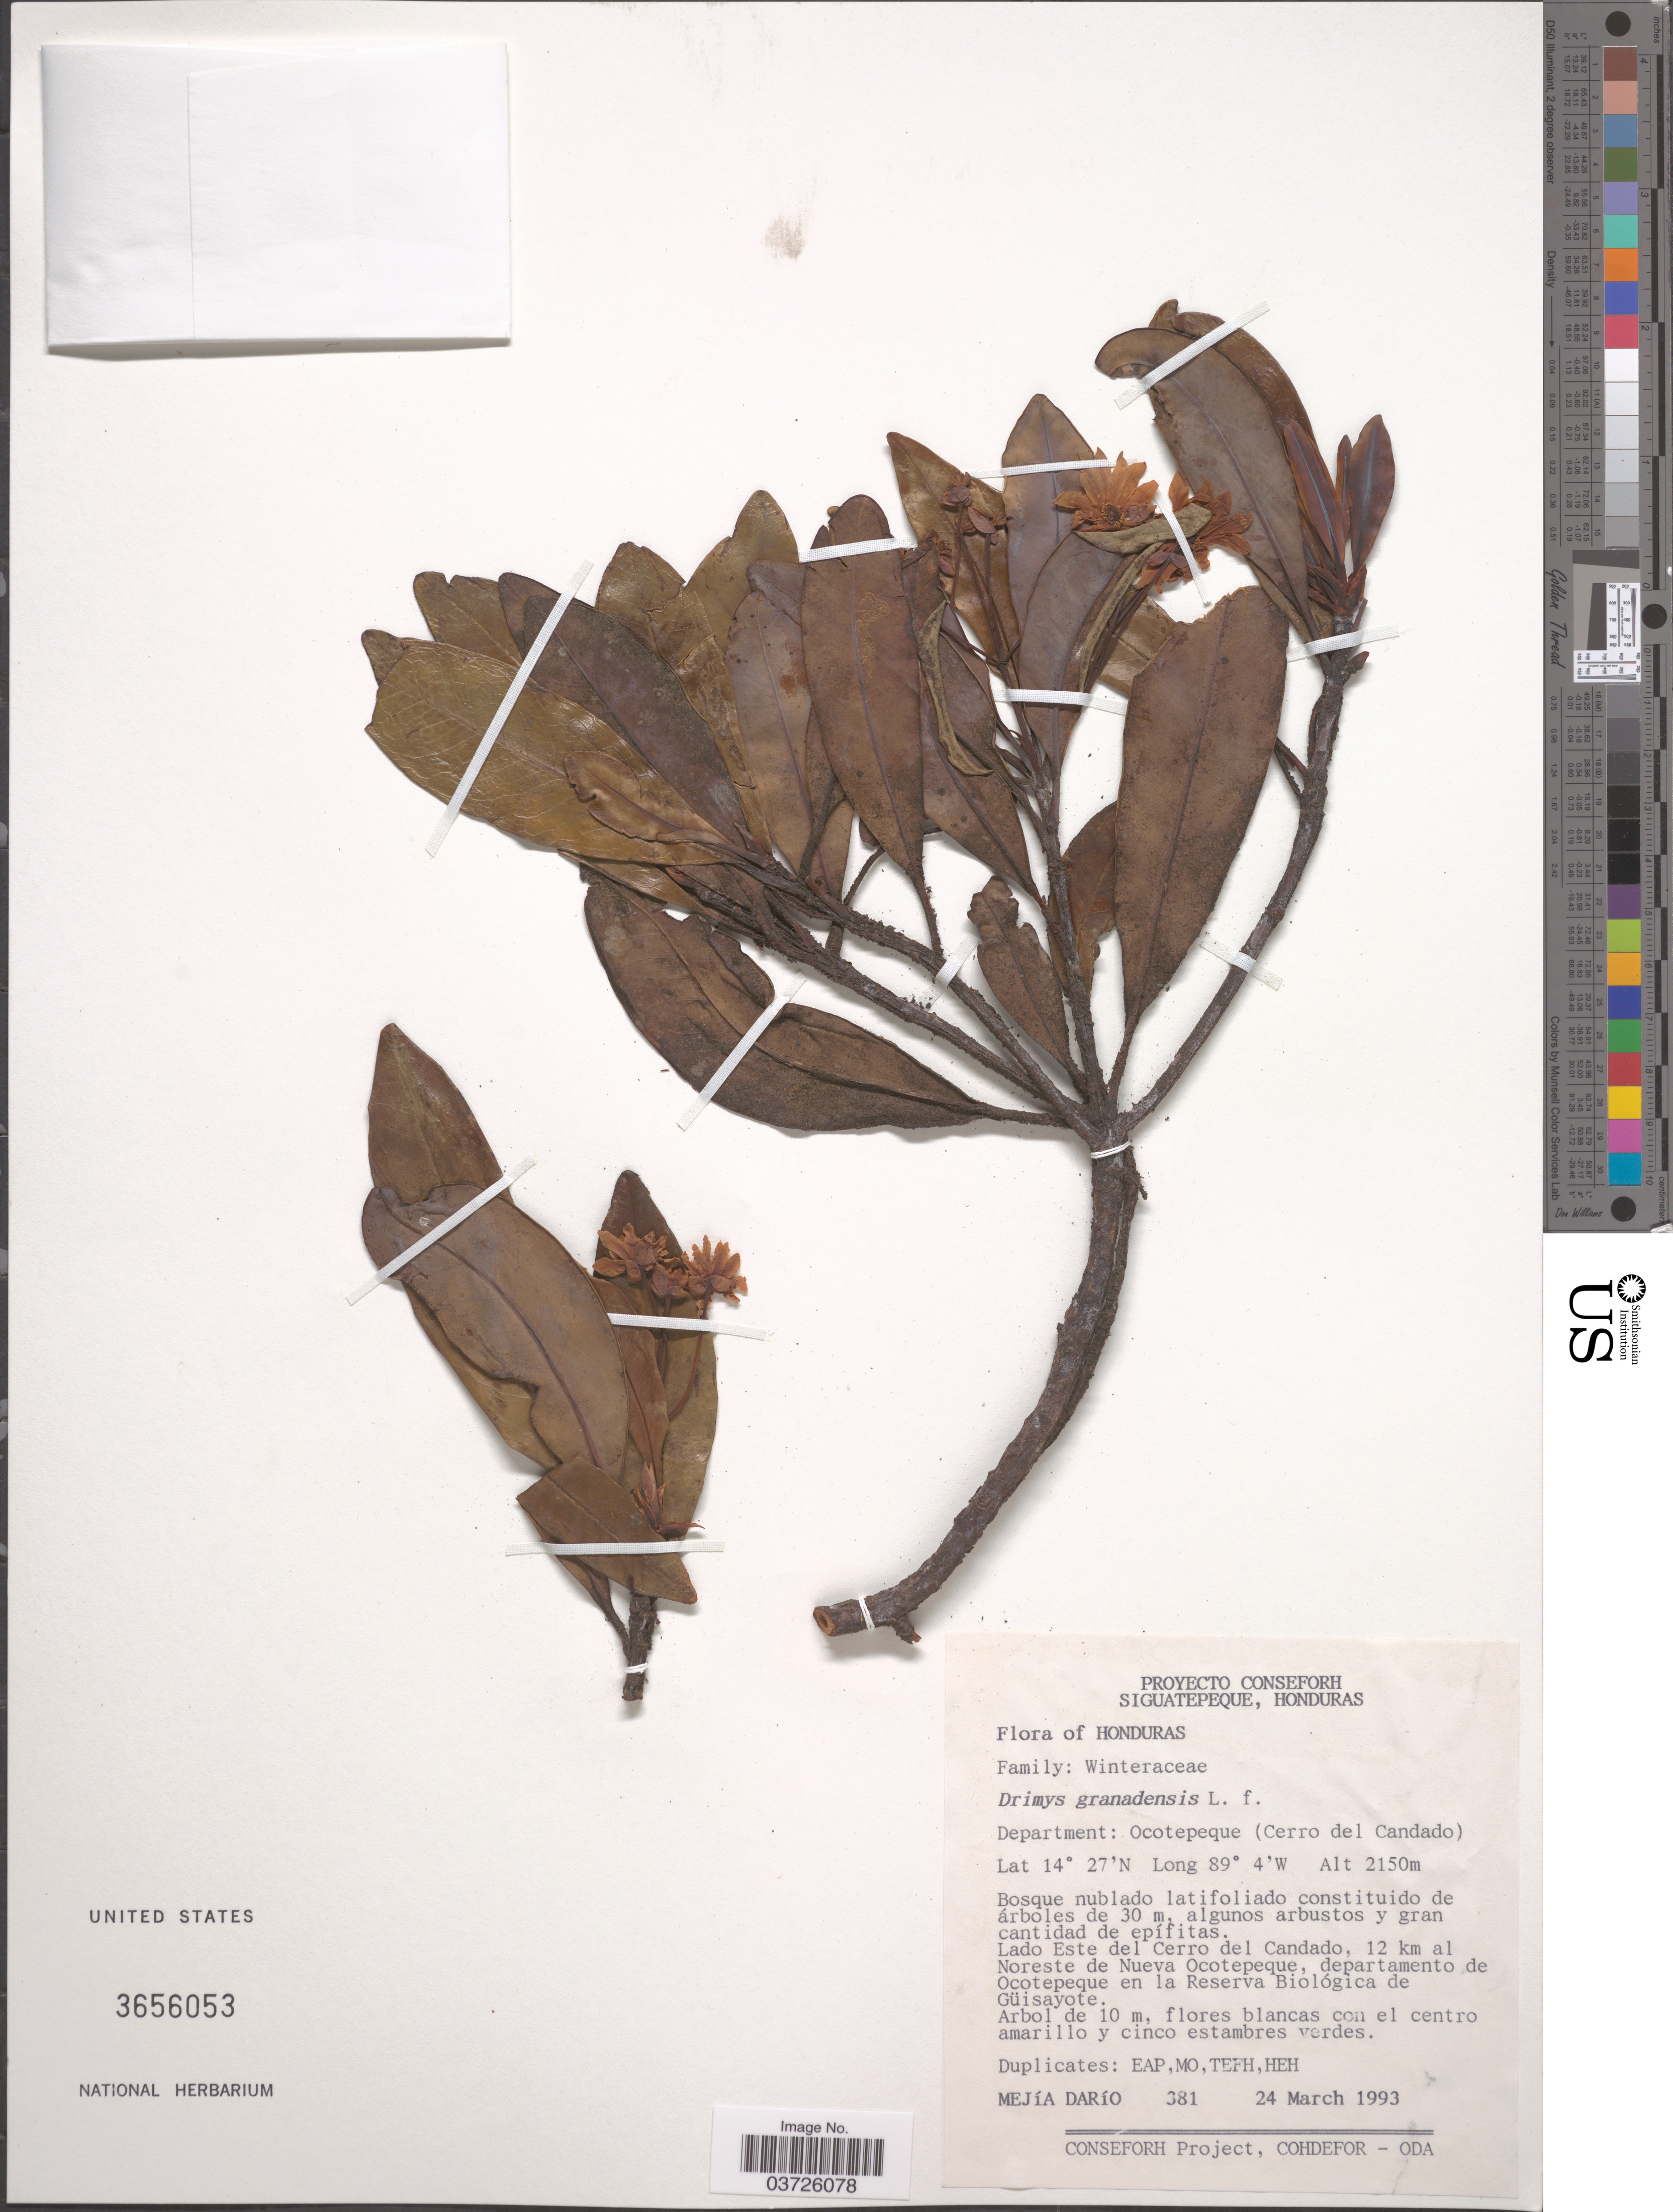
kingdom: Plantae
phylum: Tracheophyta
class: Magnoliopsida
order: Canellales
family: Winteraceae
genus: Drimys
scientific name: Drimys granadensis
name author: L. f.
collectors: M. Dário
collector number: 381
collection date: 1993-03-24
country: Honduras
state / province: Ocotepeque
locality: Department: Ocotepeque (Cerro del Candado). Lado Este del Cerro del Candado, 12 km al Noreste de Nueva Ocotepeque, departamento de Ocotepeque en la Reserva Biológica de Güisayote.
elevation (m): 2150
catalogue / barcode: US 3656053